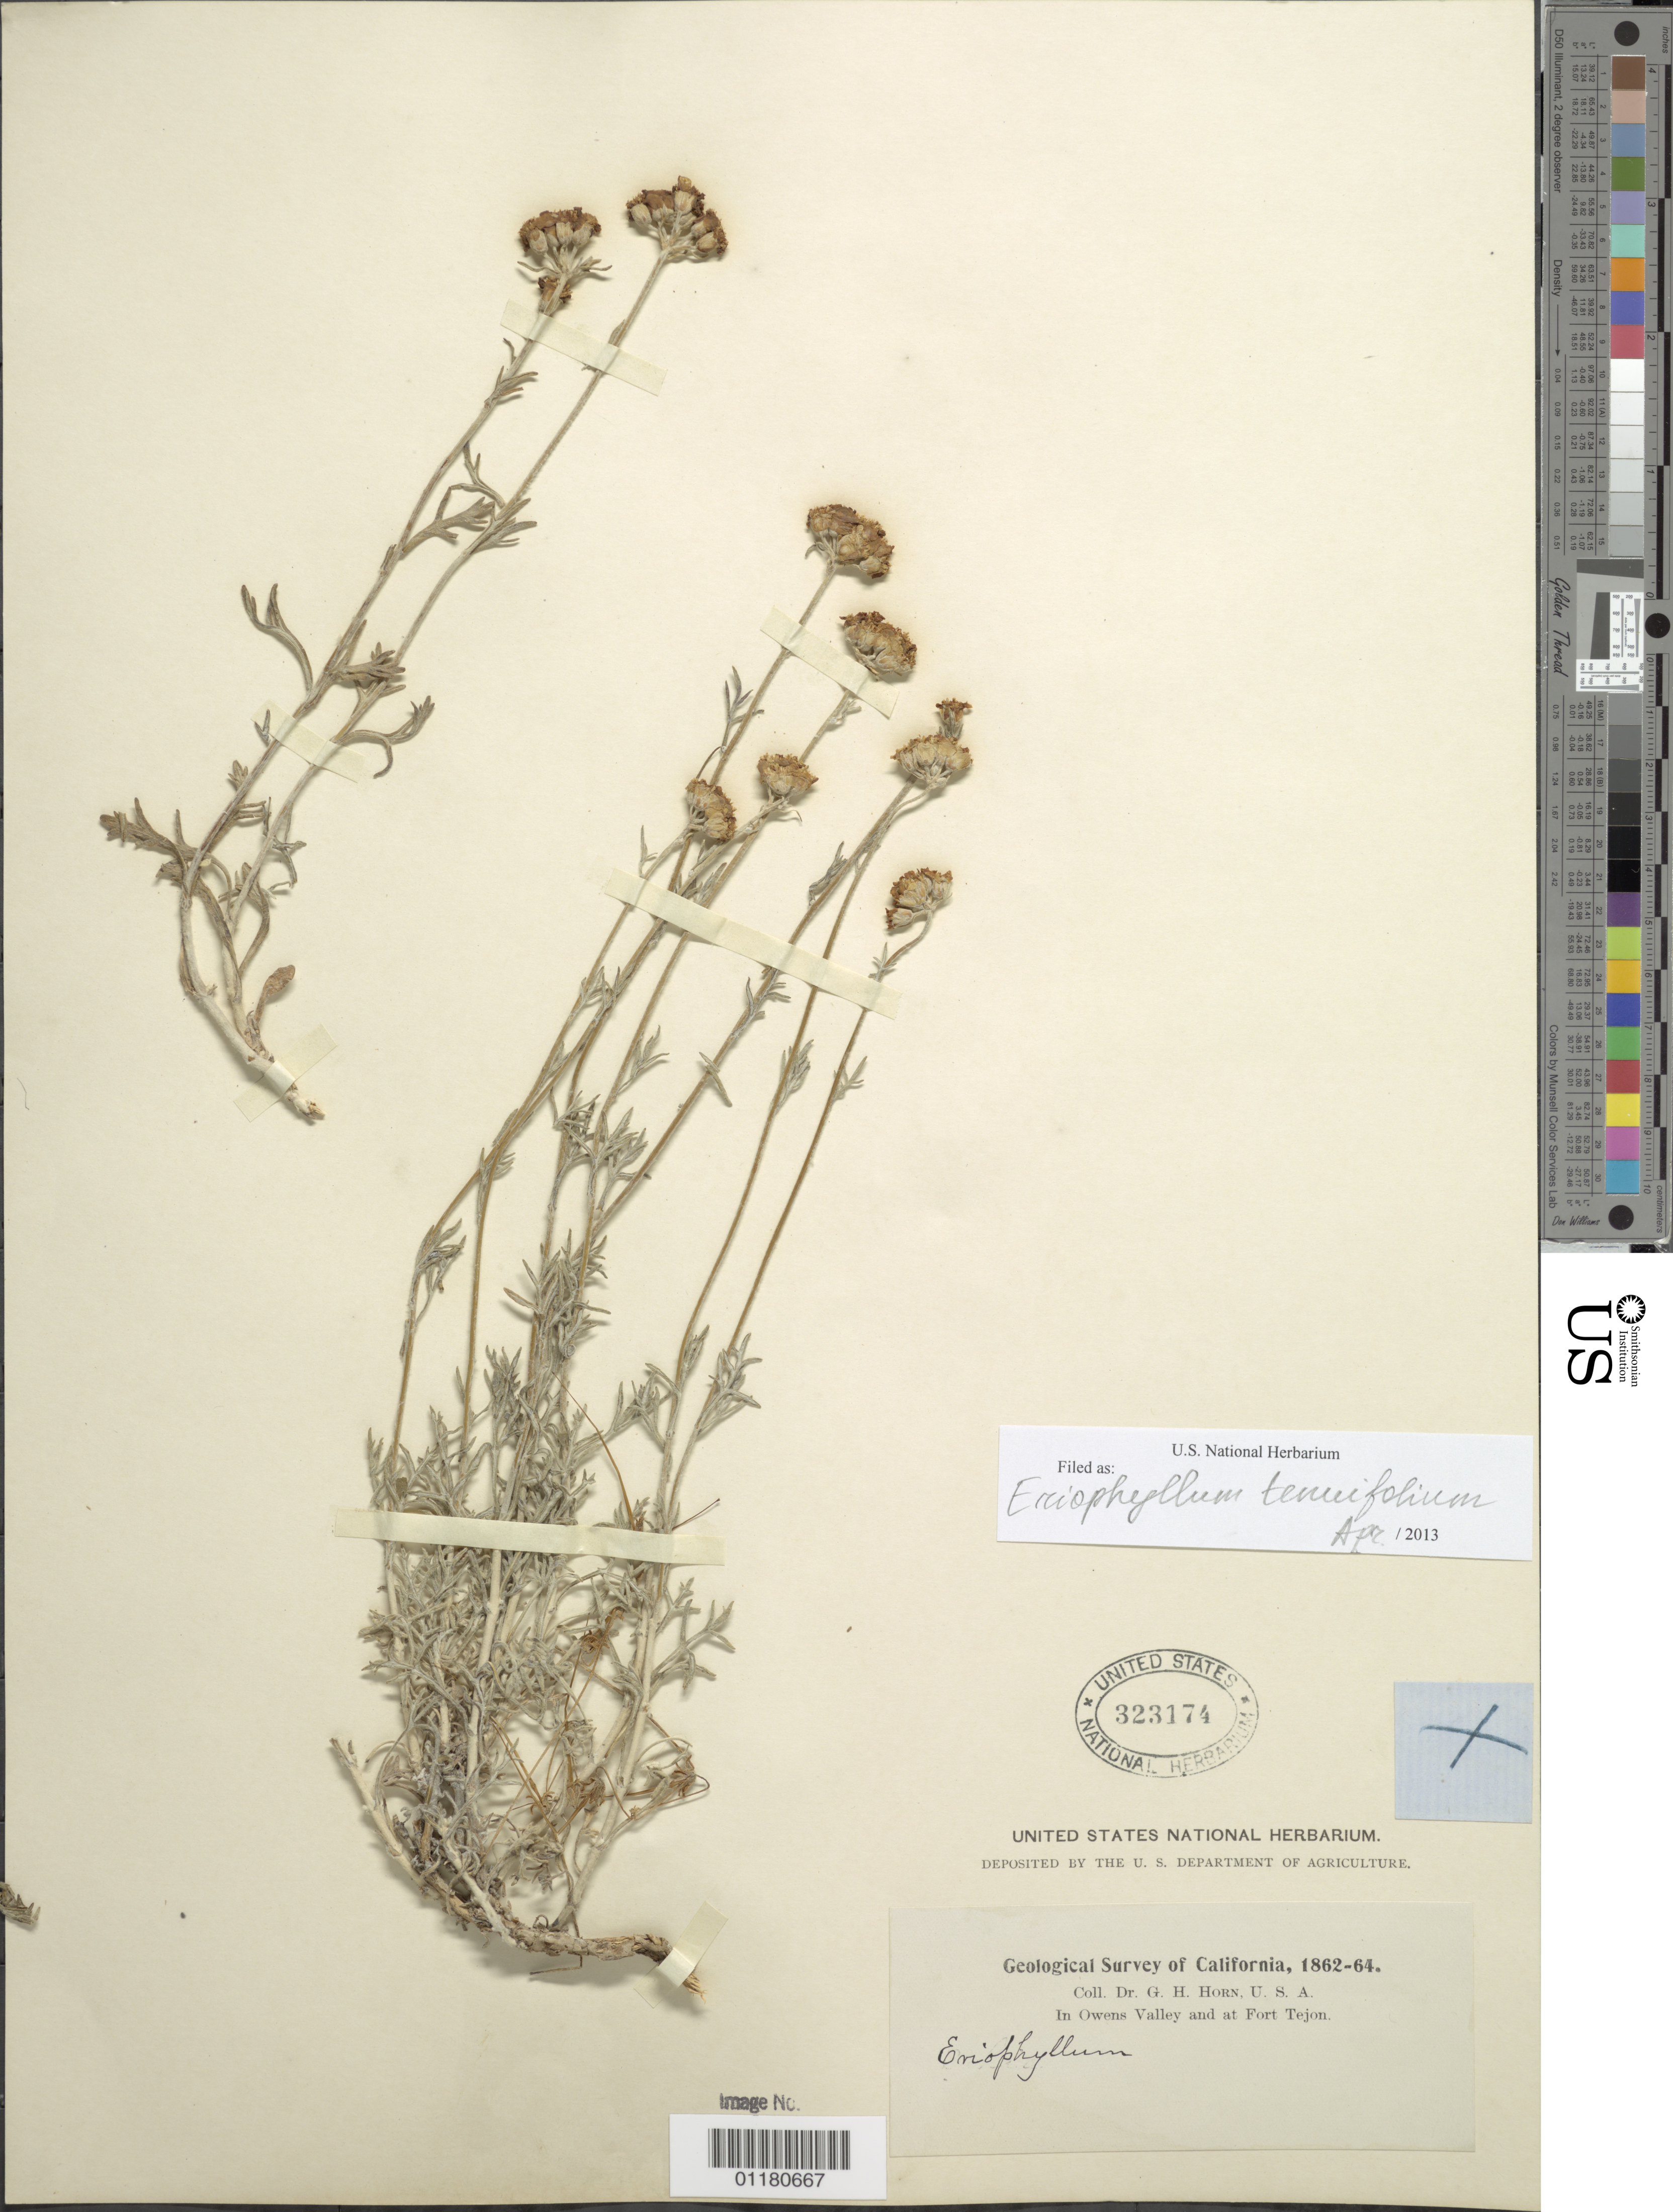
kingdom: Plantae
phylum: Tracheophyta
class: Magnoliopsida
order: Asterales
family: Asteraceae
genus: Eriophyllum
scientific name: Eriophyllum tenuifolium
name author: (DC.) Rydb.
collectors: G. Horn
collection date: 1862/1864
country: United States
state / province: California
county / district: Kern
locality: In Owens Valley and at fort Tejon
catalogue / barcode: US 323174